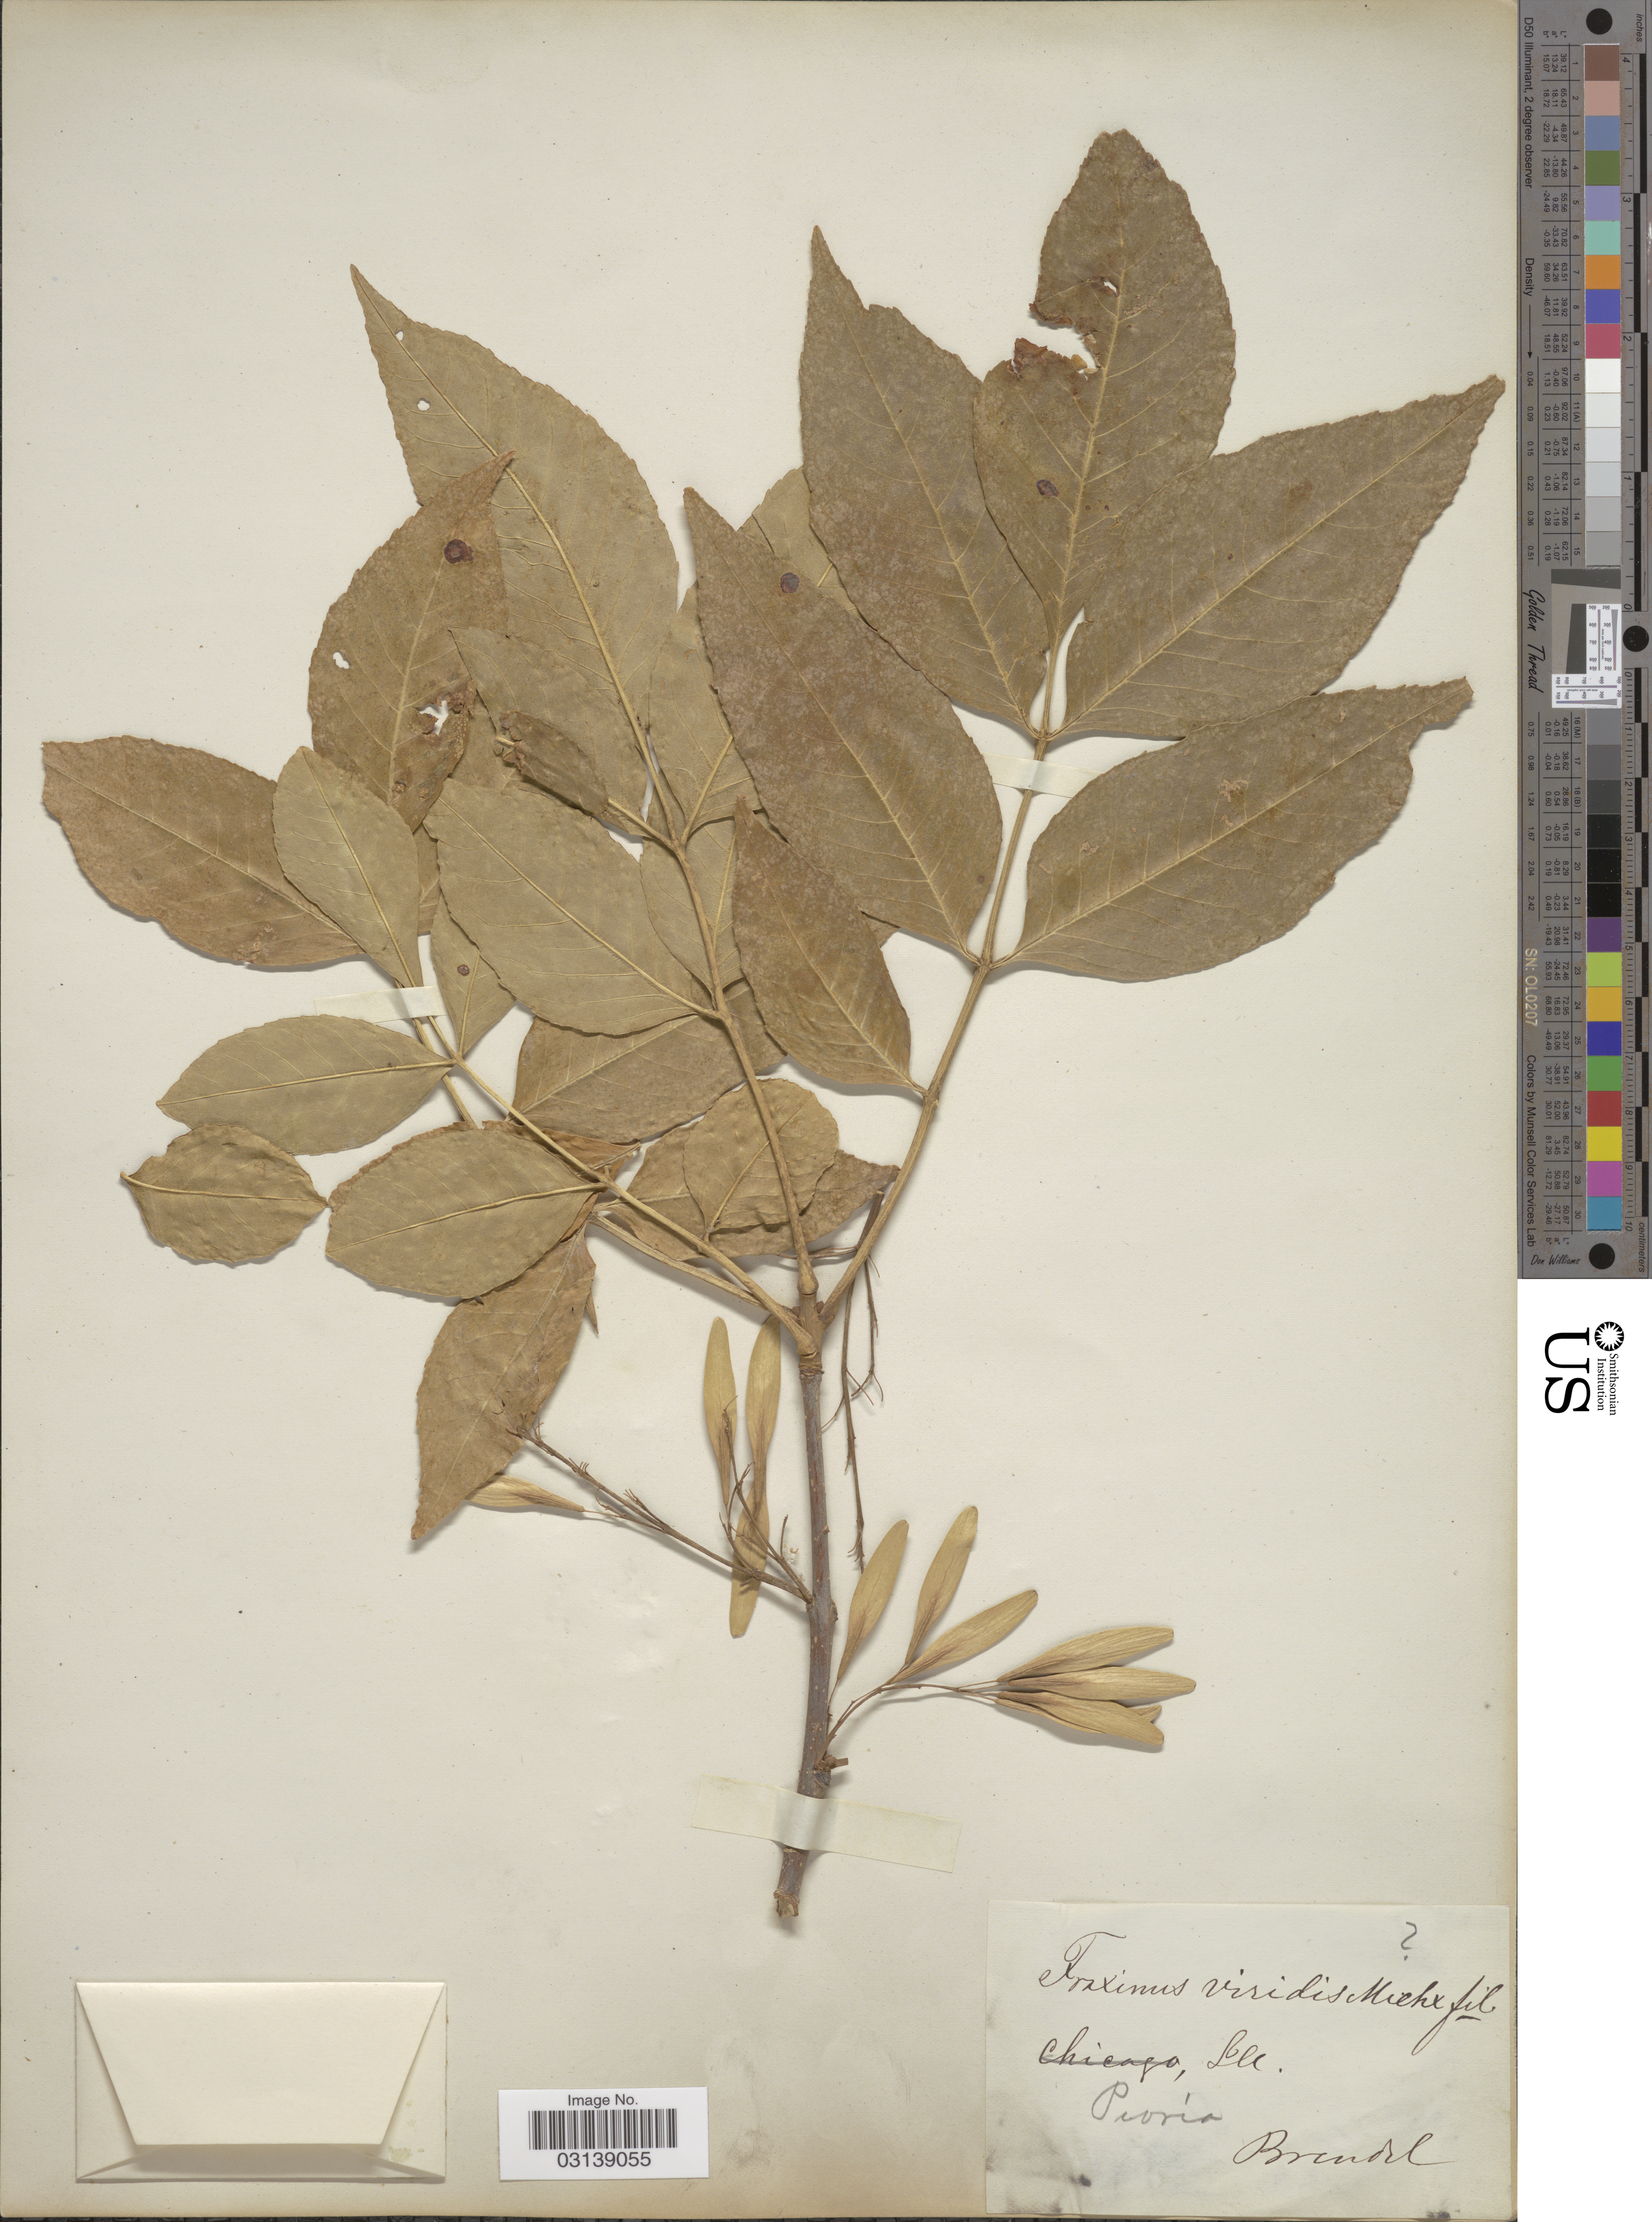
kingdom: Plantae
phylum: Tracheophyta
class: Magnoliopsida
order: Lamiales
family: Oleaceae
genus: Fraxinus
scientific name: Fraxinus pennsylvanica var. pubescens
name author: (Lam.) Lingelsh.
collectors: -. Brendel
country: United States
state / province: Illinois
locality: Peoria.